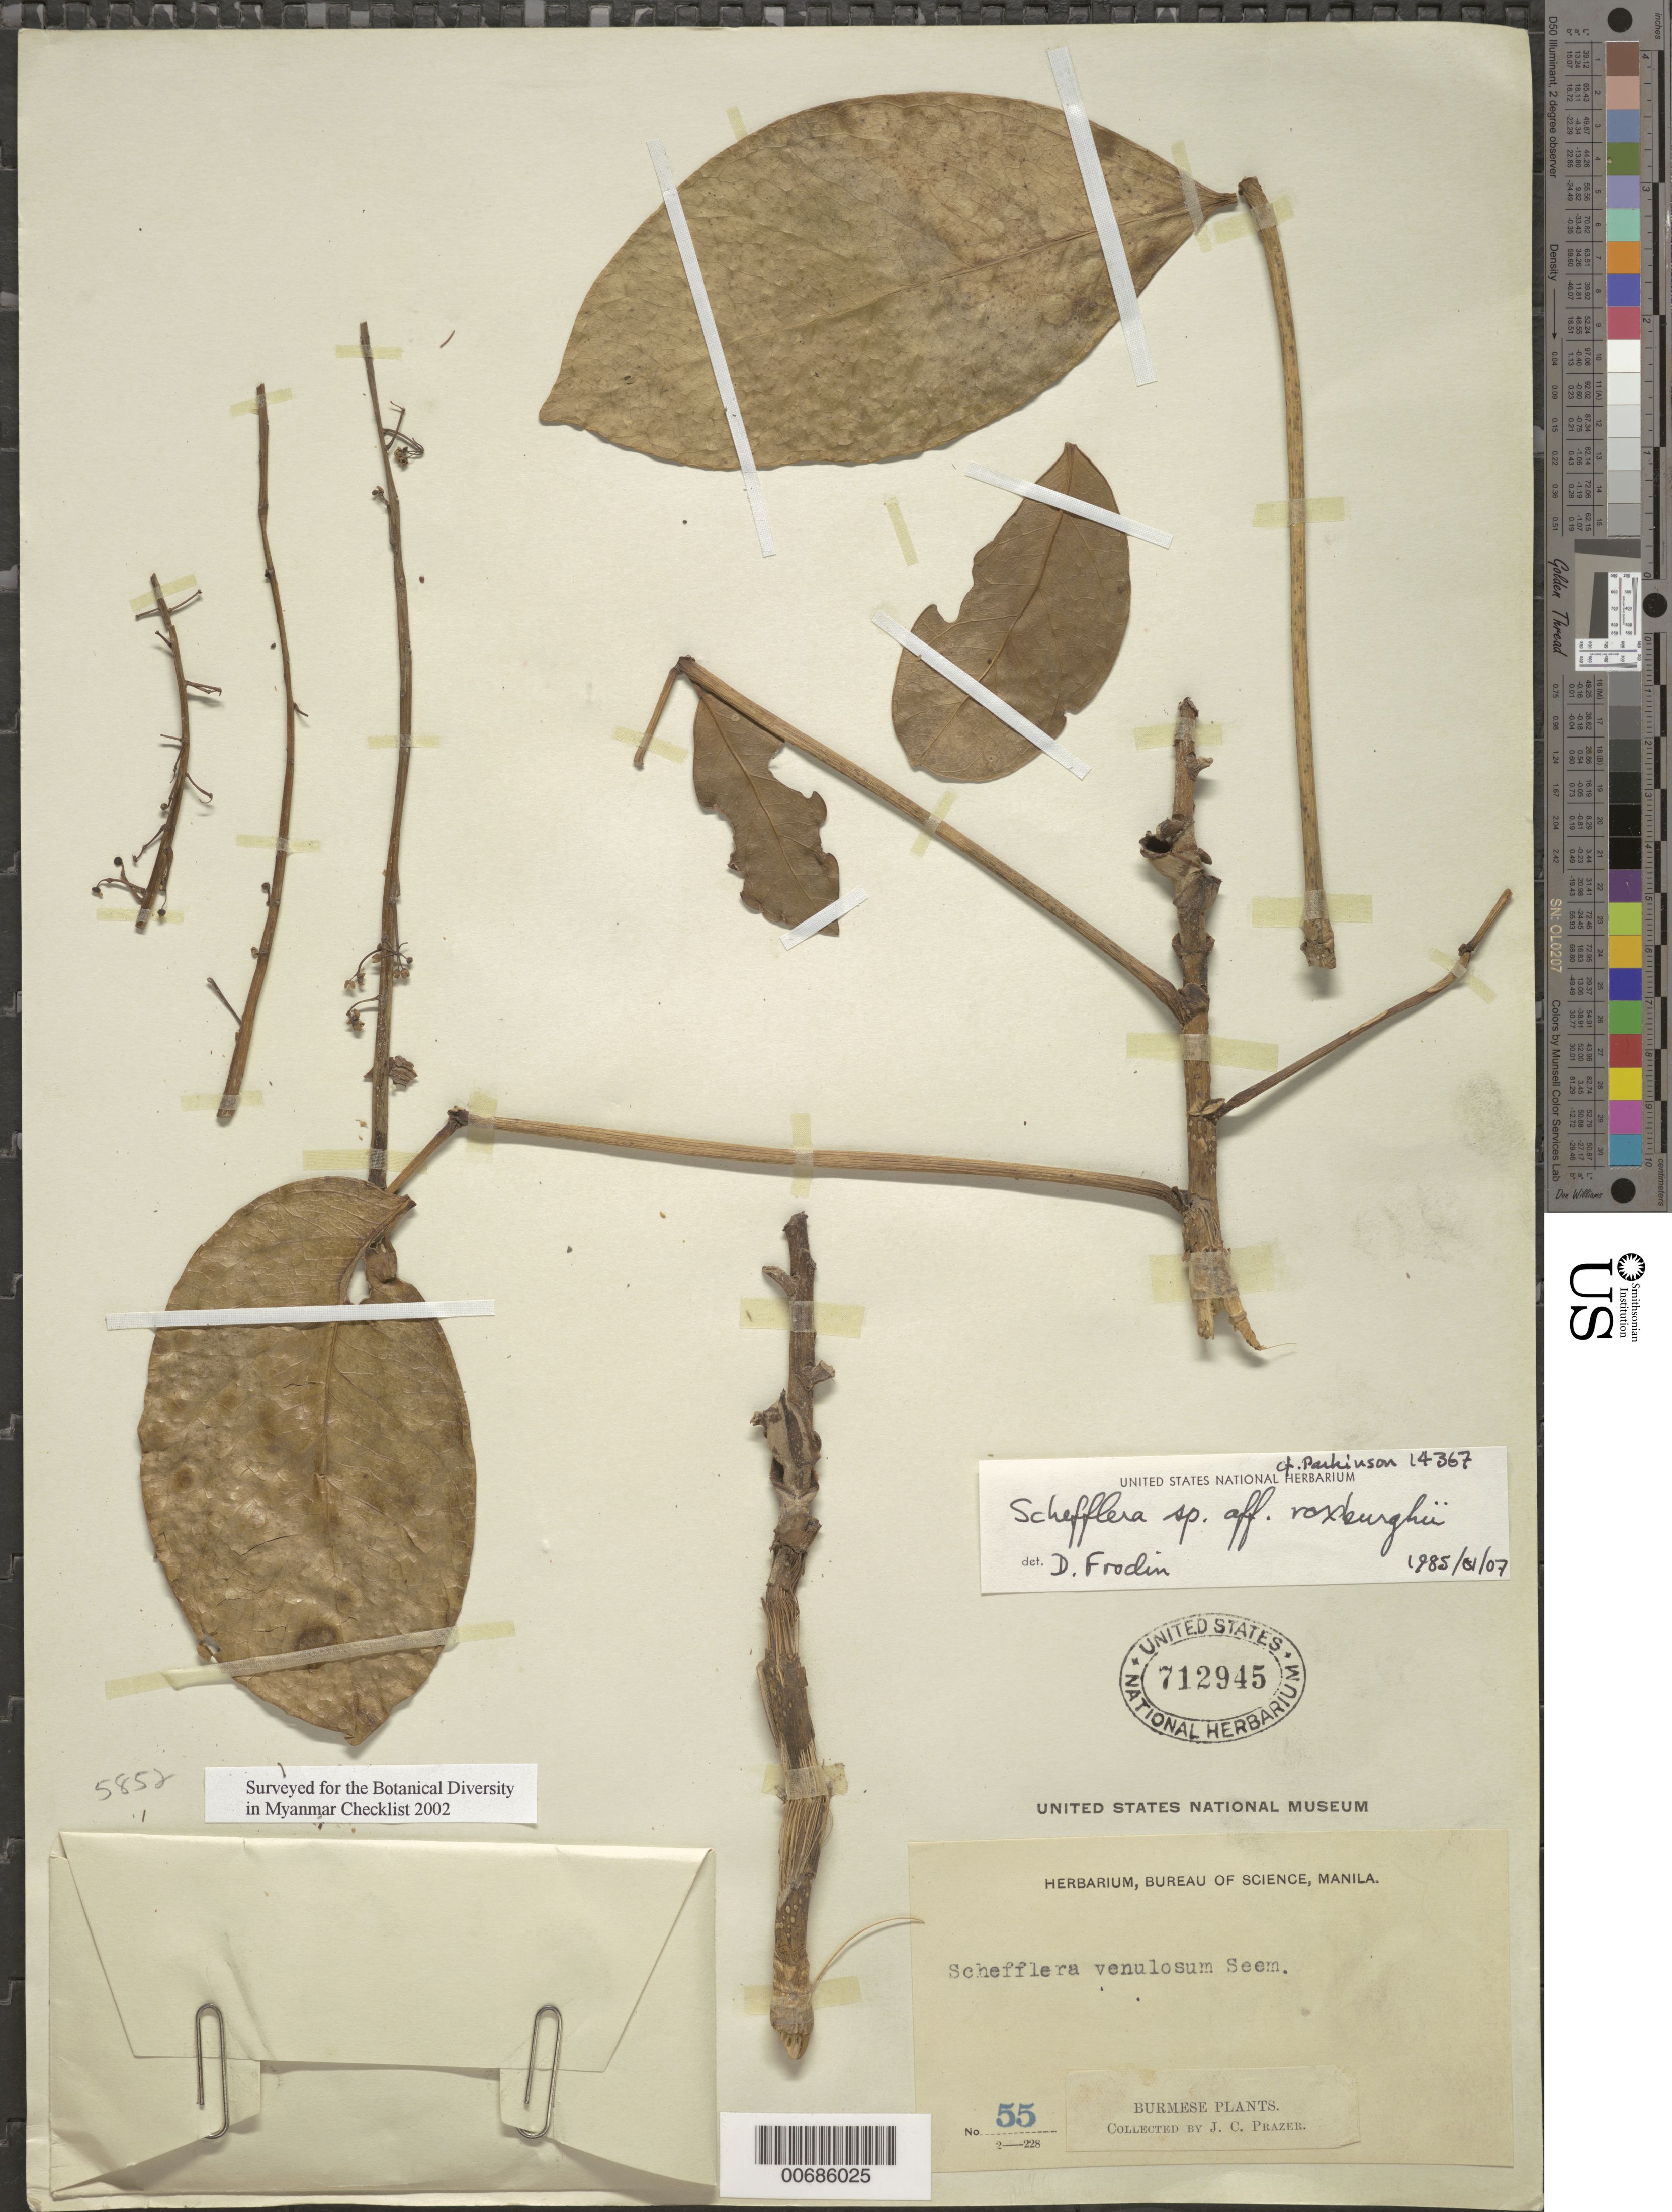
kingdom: Plantae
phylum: Tracheophyta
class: Magnoliopsida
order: Apiales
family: Araliaceae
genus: Schefflera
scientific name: Schefflera roxburghii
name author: Gamble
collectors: J. Prazer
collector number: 55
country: Myanmar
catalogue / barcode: US 712945